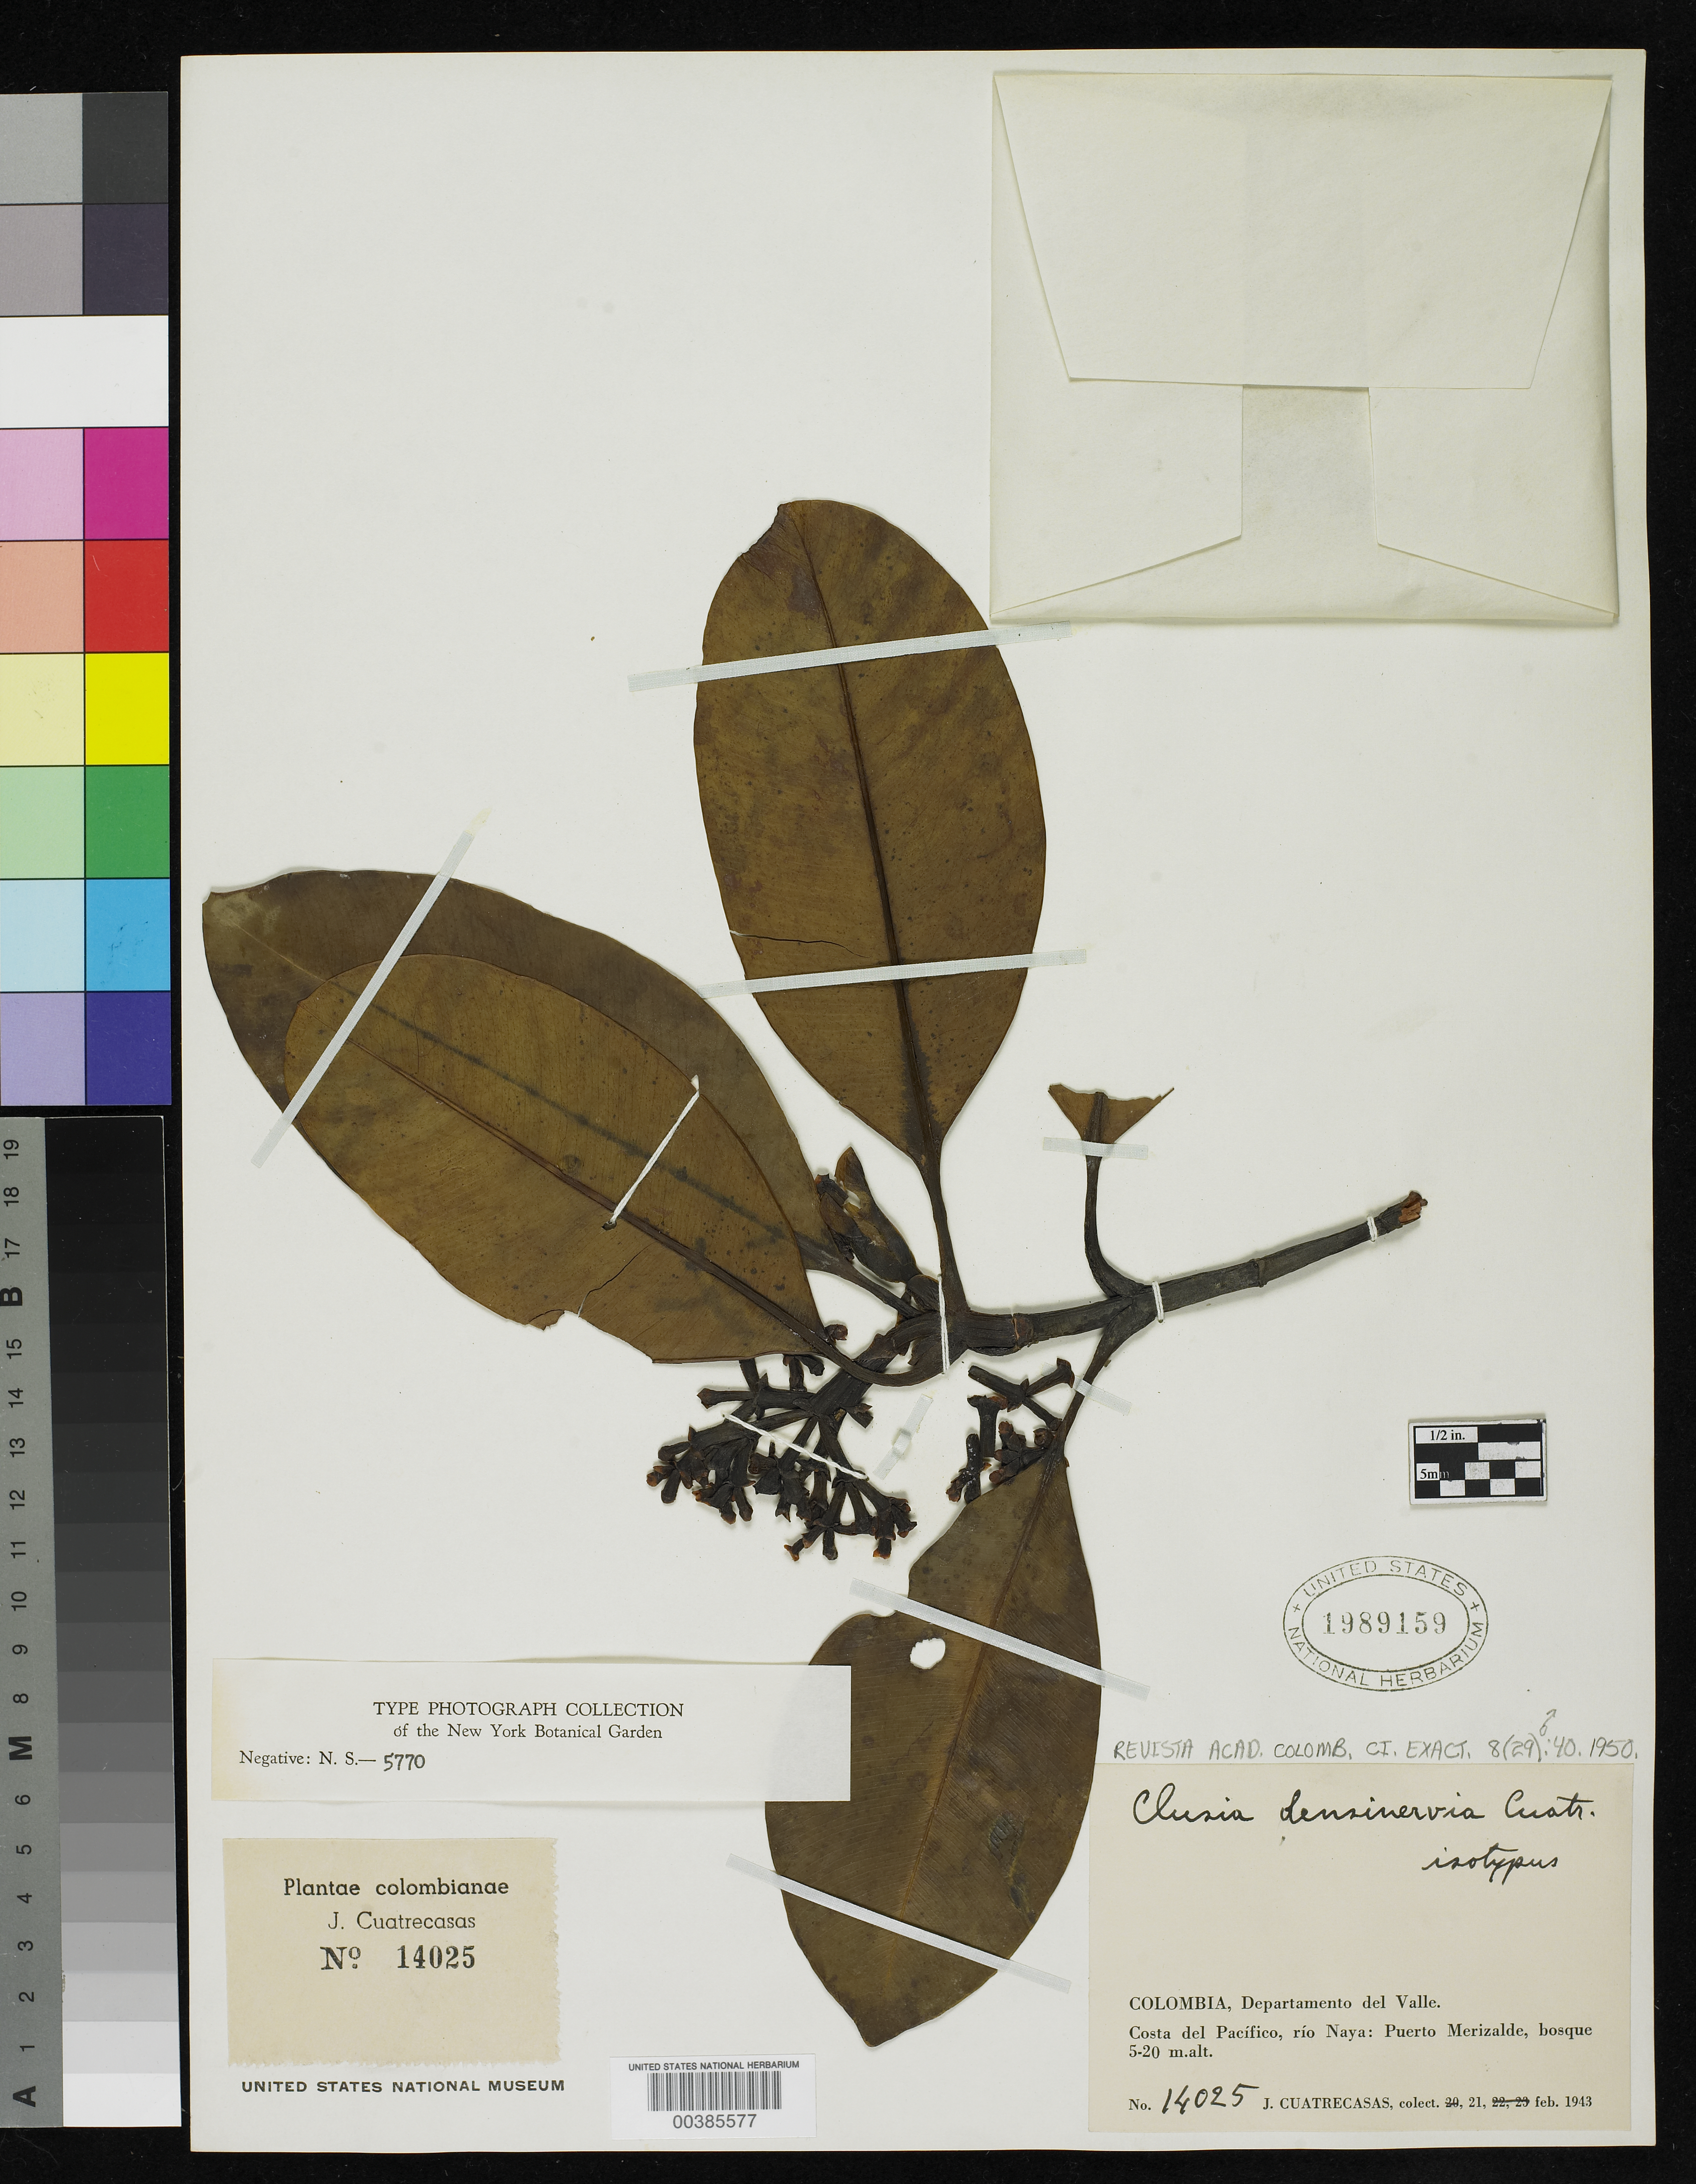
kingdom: Plantae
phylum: Tracheophyta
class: Magnoliopsida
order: Malpighiales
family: Clusiaceae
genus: Clusia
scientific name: Clusia densinervia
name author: Cuatrec.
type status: Isotype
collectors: J. Cuatrecasas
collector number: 14025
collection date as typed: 21 Feb 1943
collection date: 1943-02-21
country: Colombia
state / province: Valle del Cauca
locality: Costa del Pacifico, Rio Naya, Puerto Merizalde.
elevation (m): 5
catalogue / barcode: US 1989159